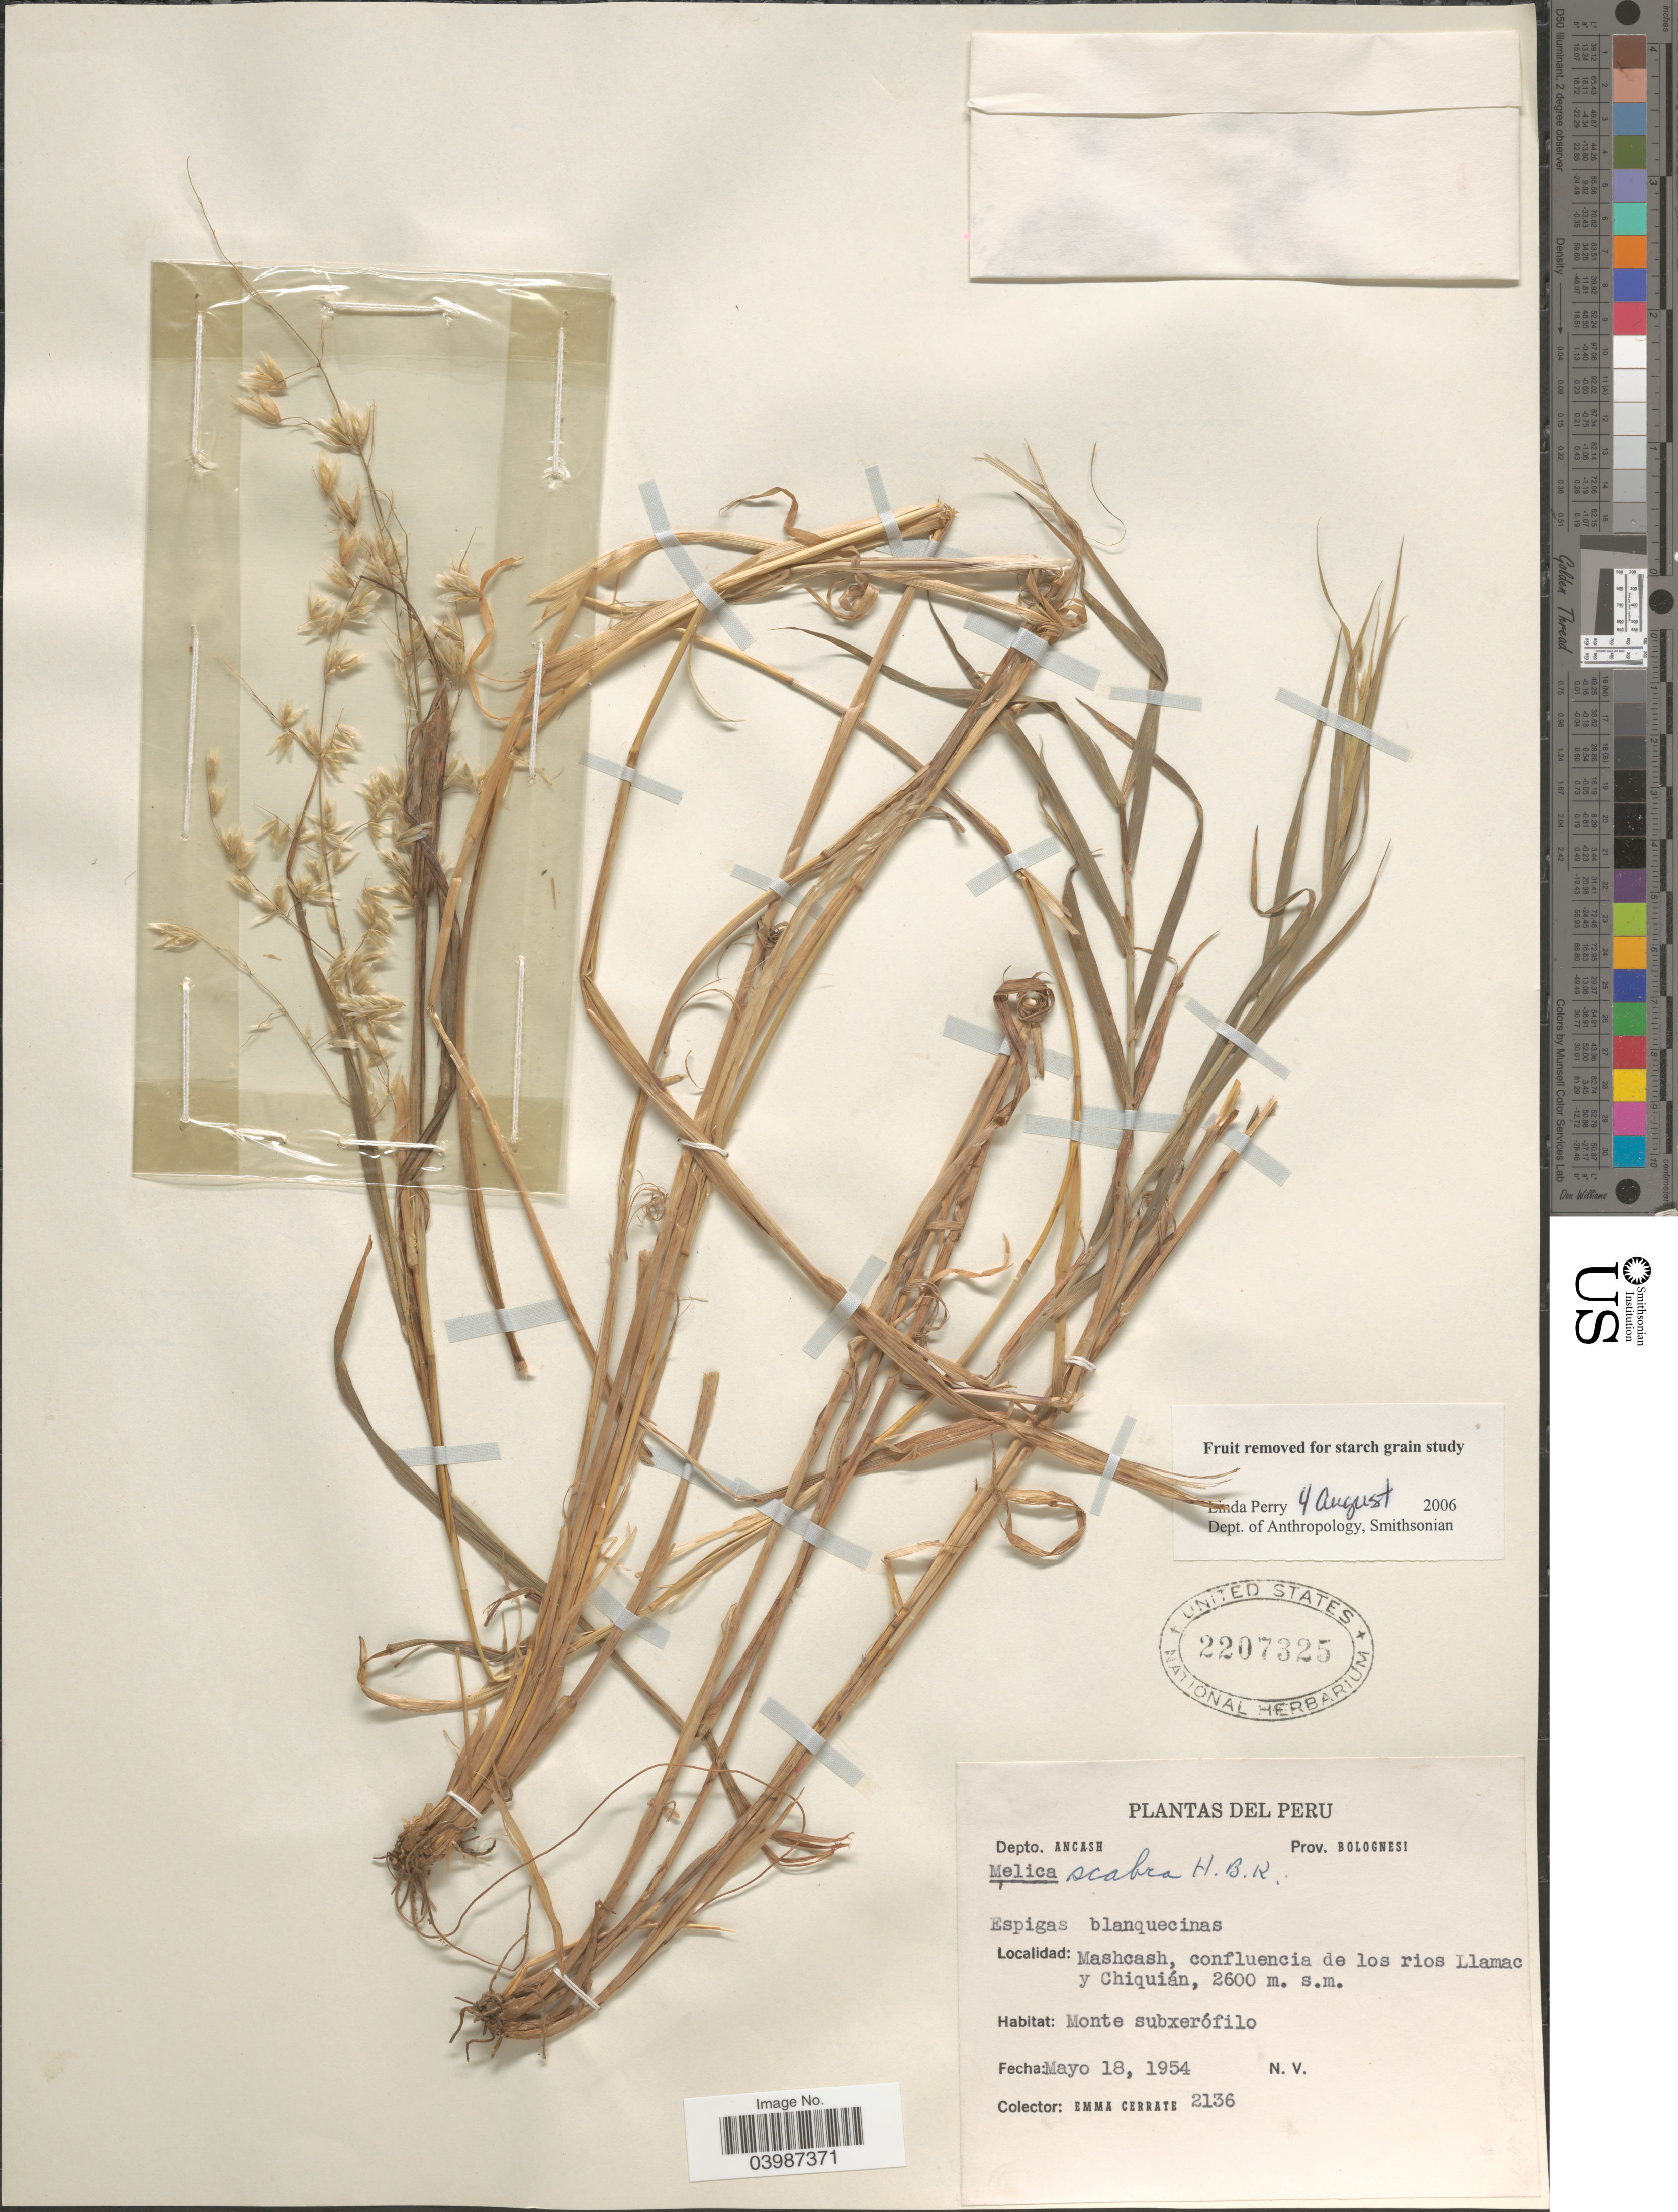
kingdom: Plantae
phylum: Tracheophyta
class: Liliopsida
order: Poales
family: Poaceae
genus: Melica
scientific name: Melica scabra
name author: Kunth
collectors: E. Cerrate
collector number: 2136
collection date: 1954-05-18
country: Peru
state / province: Ancash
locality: Depto. Ancash. Prov. Bolognesi. Mashcash, confluencia de los rios Llamac y Chiquián.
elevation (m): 2600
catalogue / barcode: US 2207325